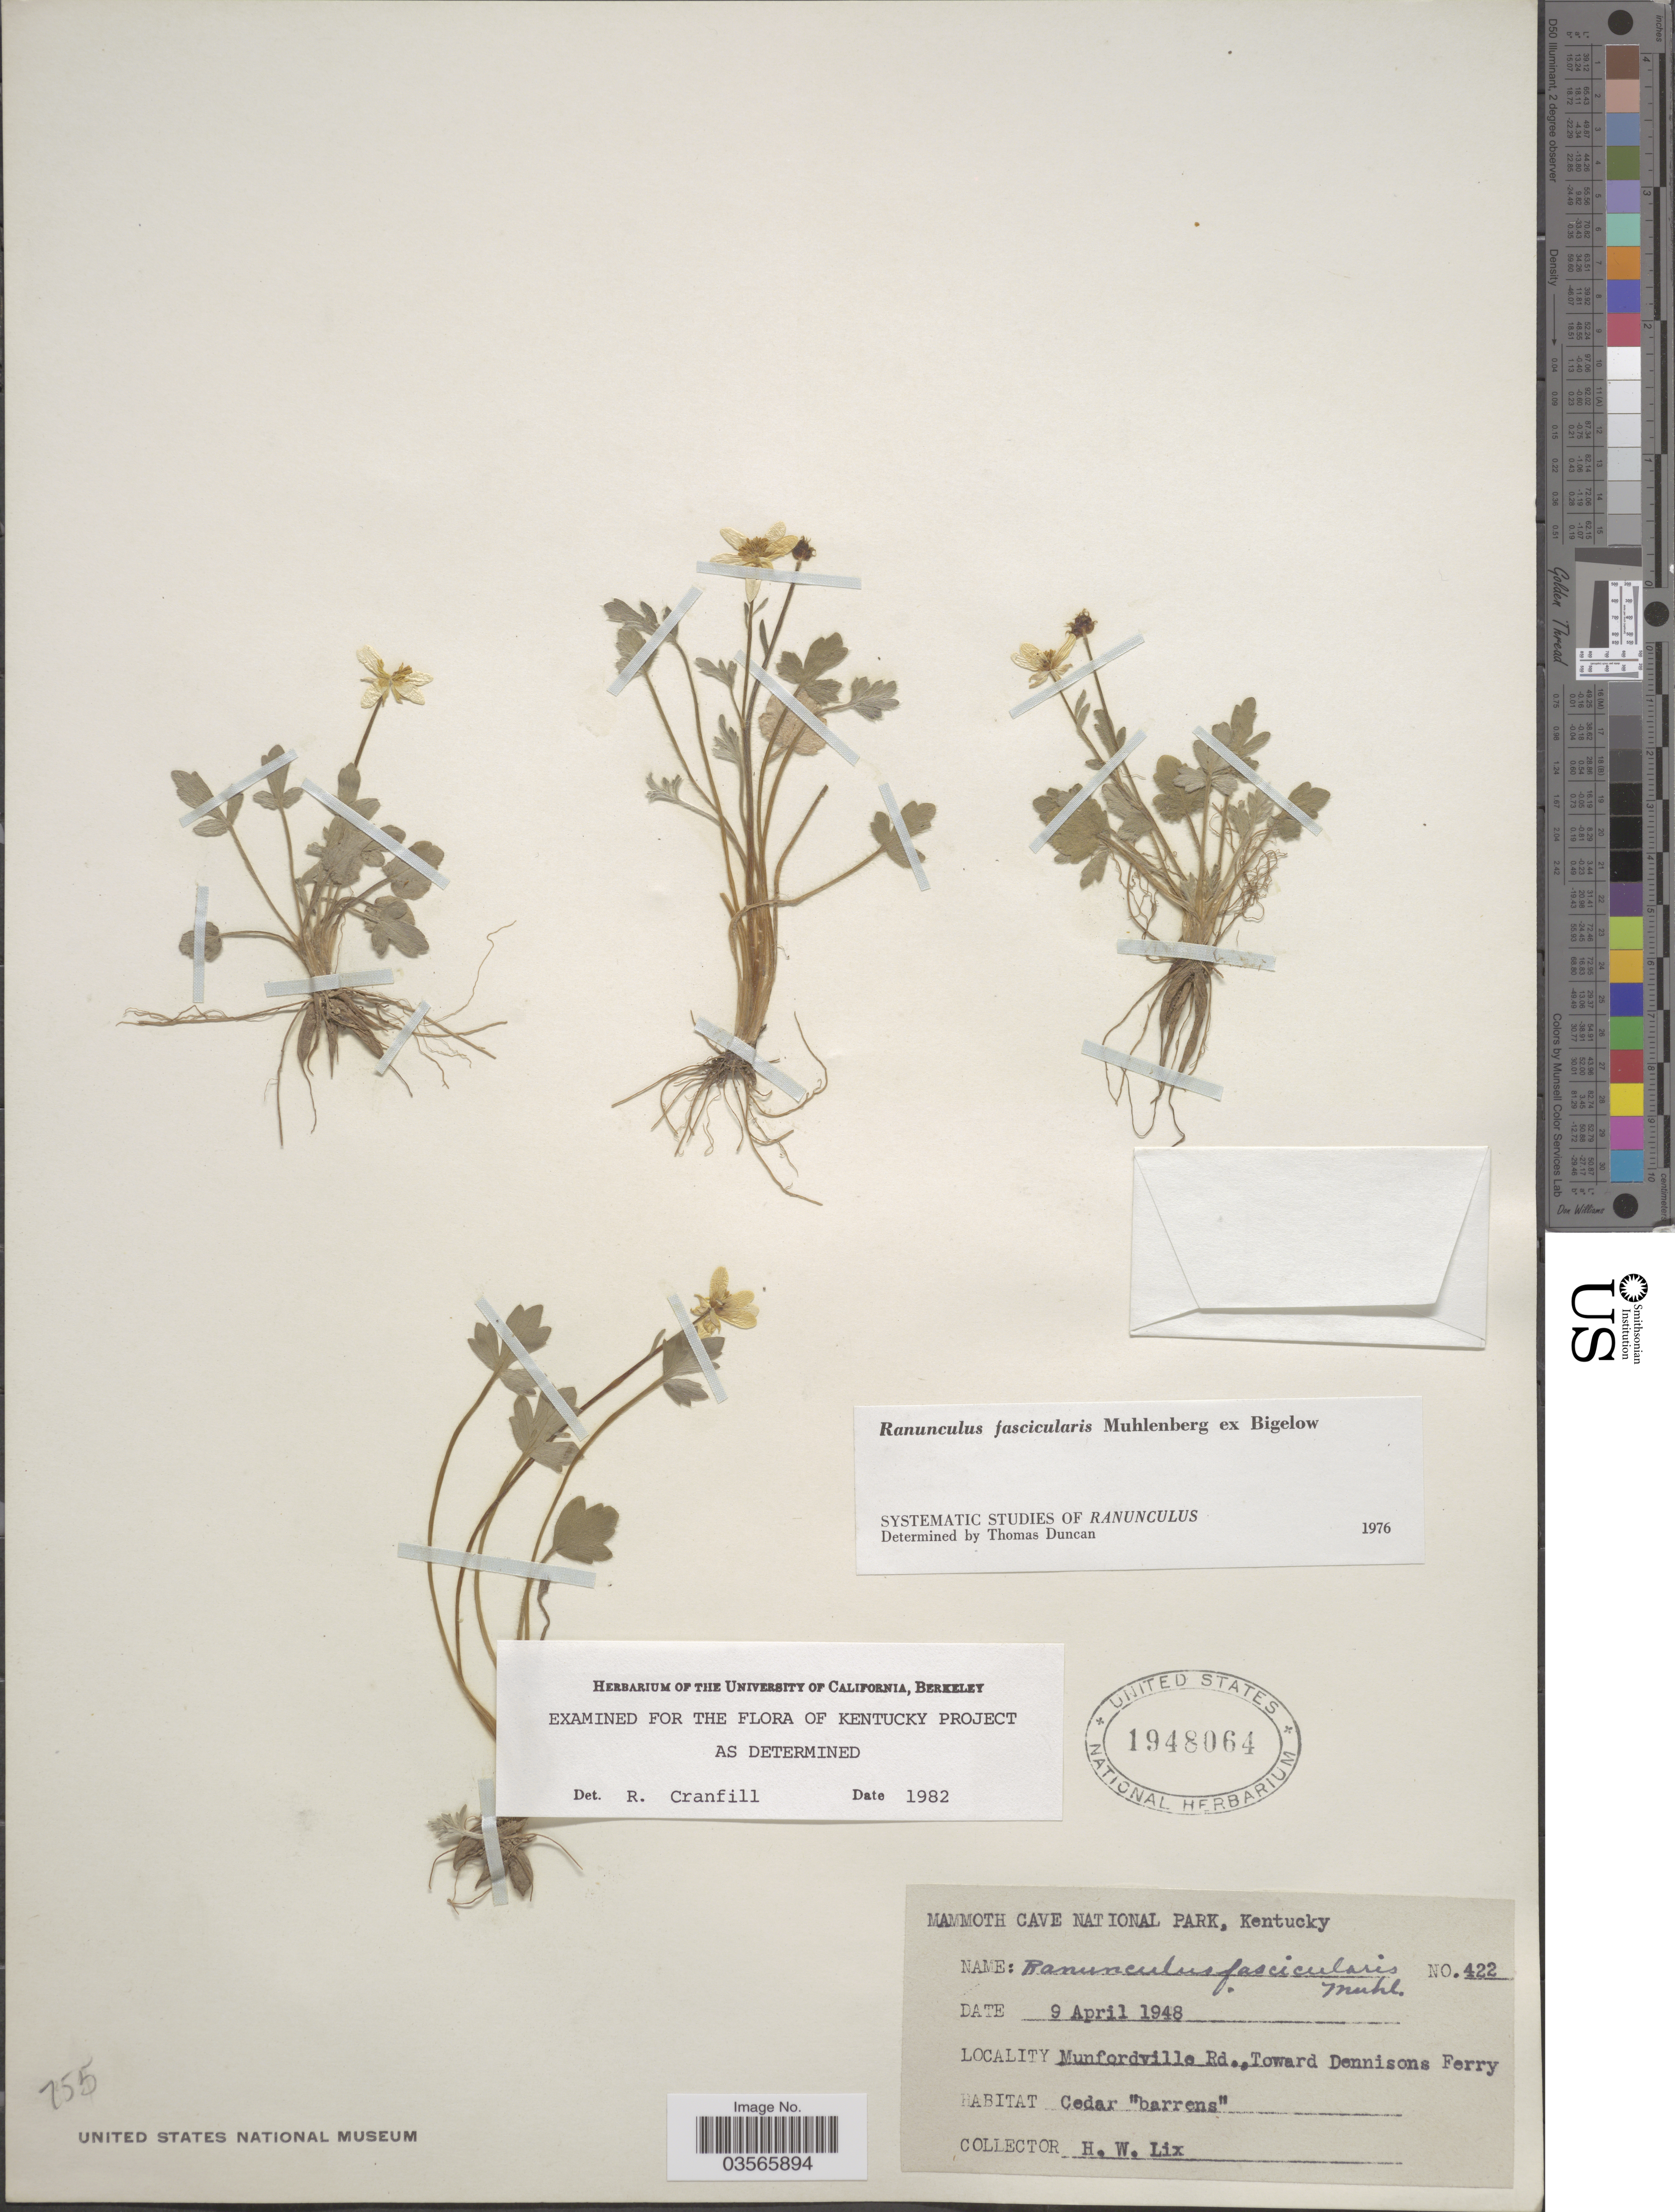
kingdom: Plantae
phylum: Tracheophyta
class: Magnoliopsida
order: Ranunculales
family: Ranunculaceae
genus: Ranunculus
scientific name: Ranunculus fascicularis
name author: Muhl. ex Bigelow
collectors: H. W. Lix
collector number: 422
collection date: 1948-04-09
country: United States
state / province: Kentucky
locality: Mammoth Cave National Park. Munfordville Rd., Toward Dennisons Ferry.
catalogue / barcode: US 1948064